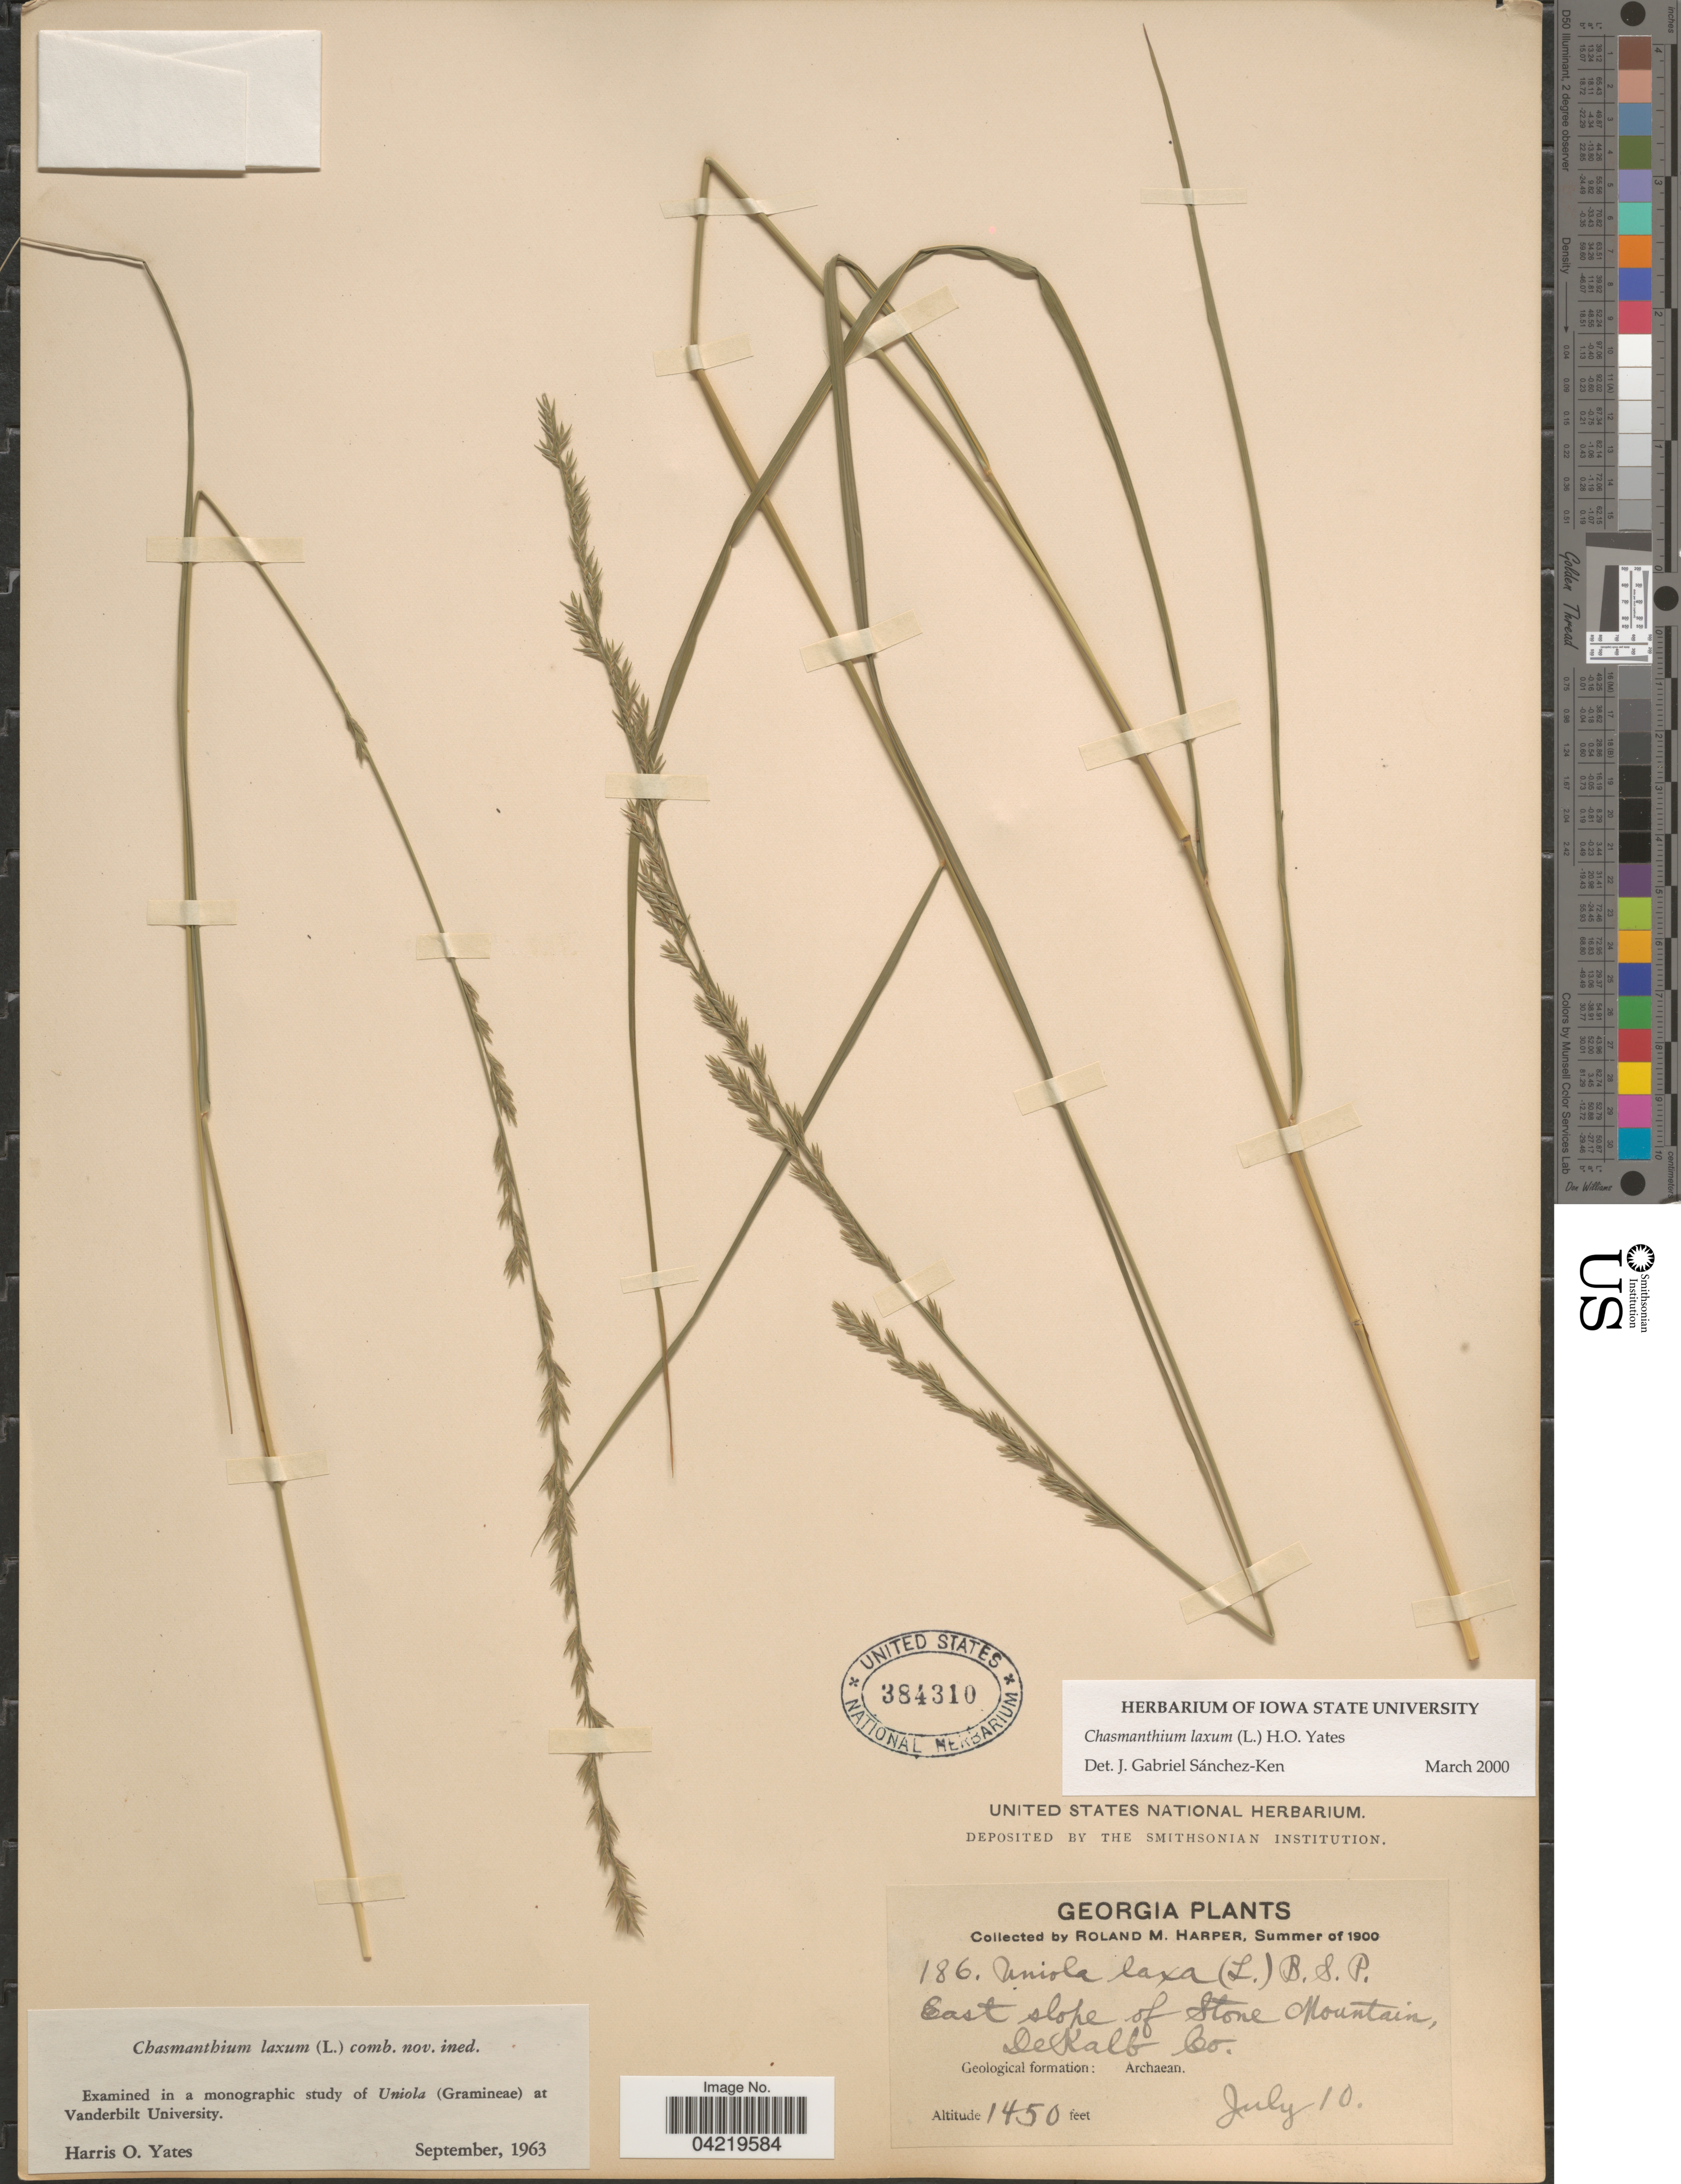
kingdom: Plantae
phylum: Tracheophyta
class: Liliopsida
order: Poales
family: Poaceae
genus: Chasmanthium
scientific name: Chasmanthium laxum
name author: (L.) H.O. Yates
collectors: R. M. Harper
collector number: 186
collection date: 1900-07-10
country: United States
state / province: Georgia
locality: East slope of Stone Mountain, DeKalb Co. Geological formation: Archaean.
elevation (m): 442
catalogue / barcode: US 384310